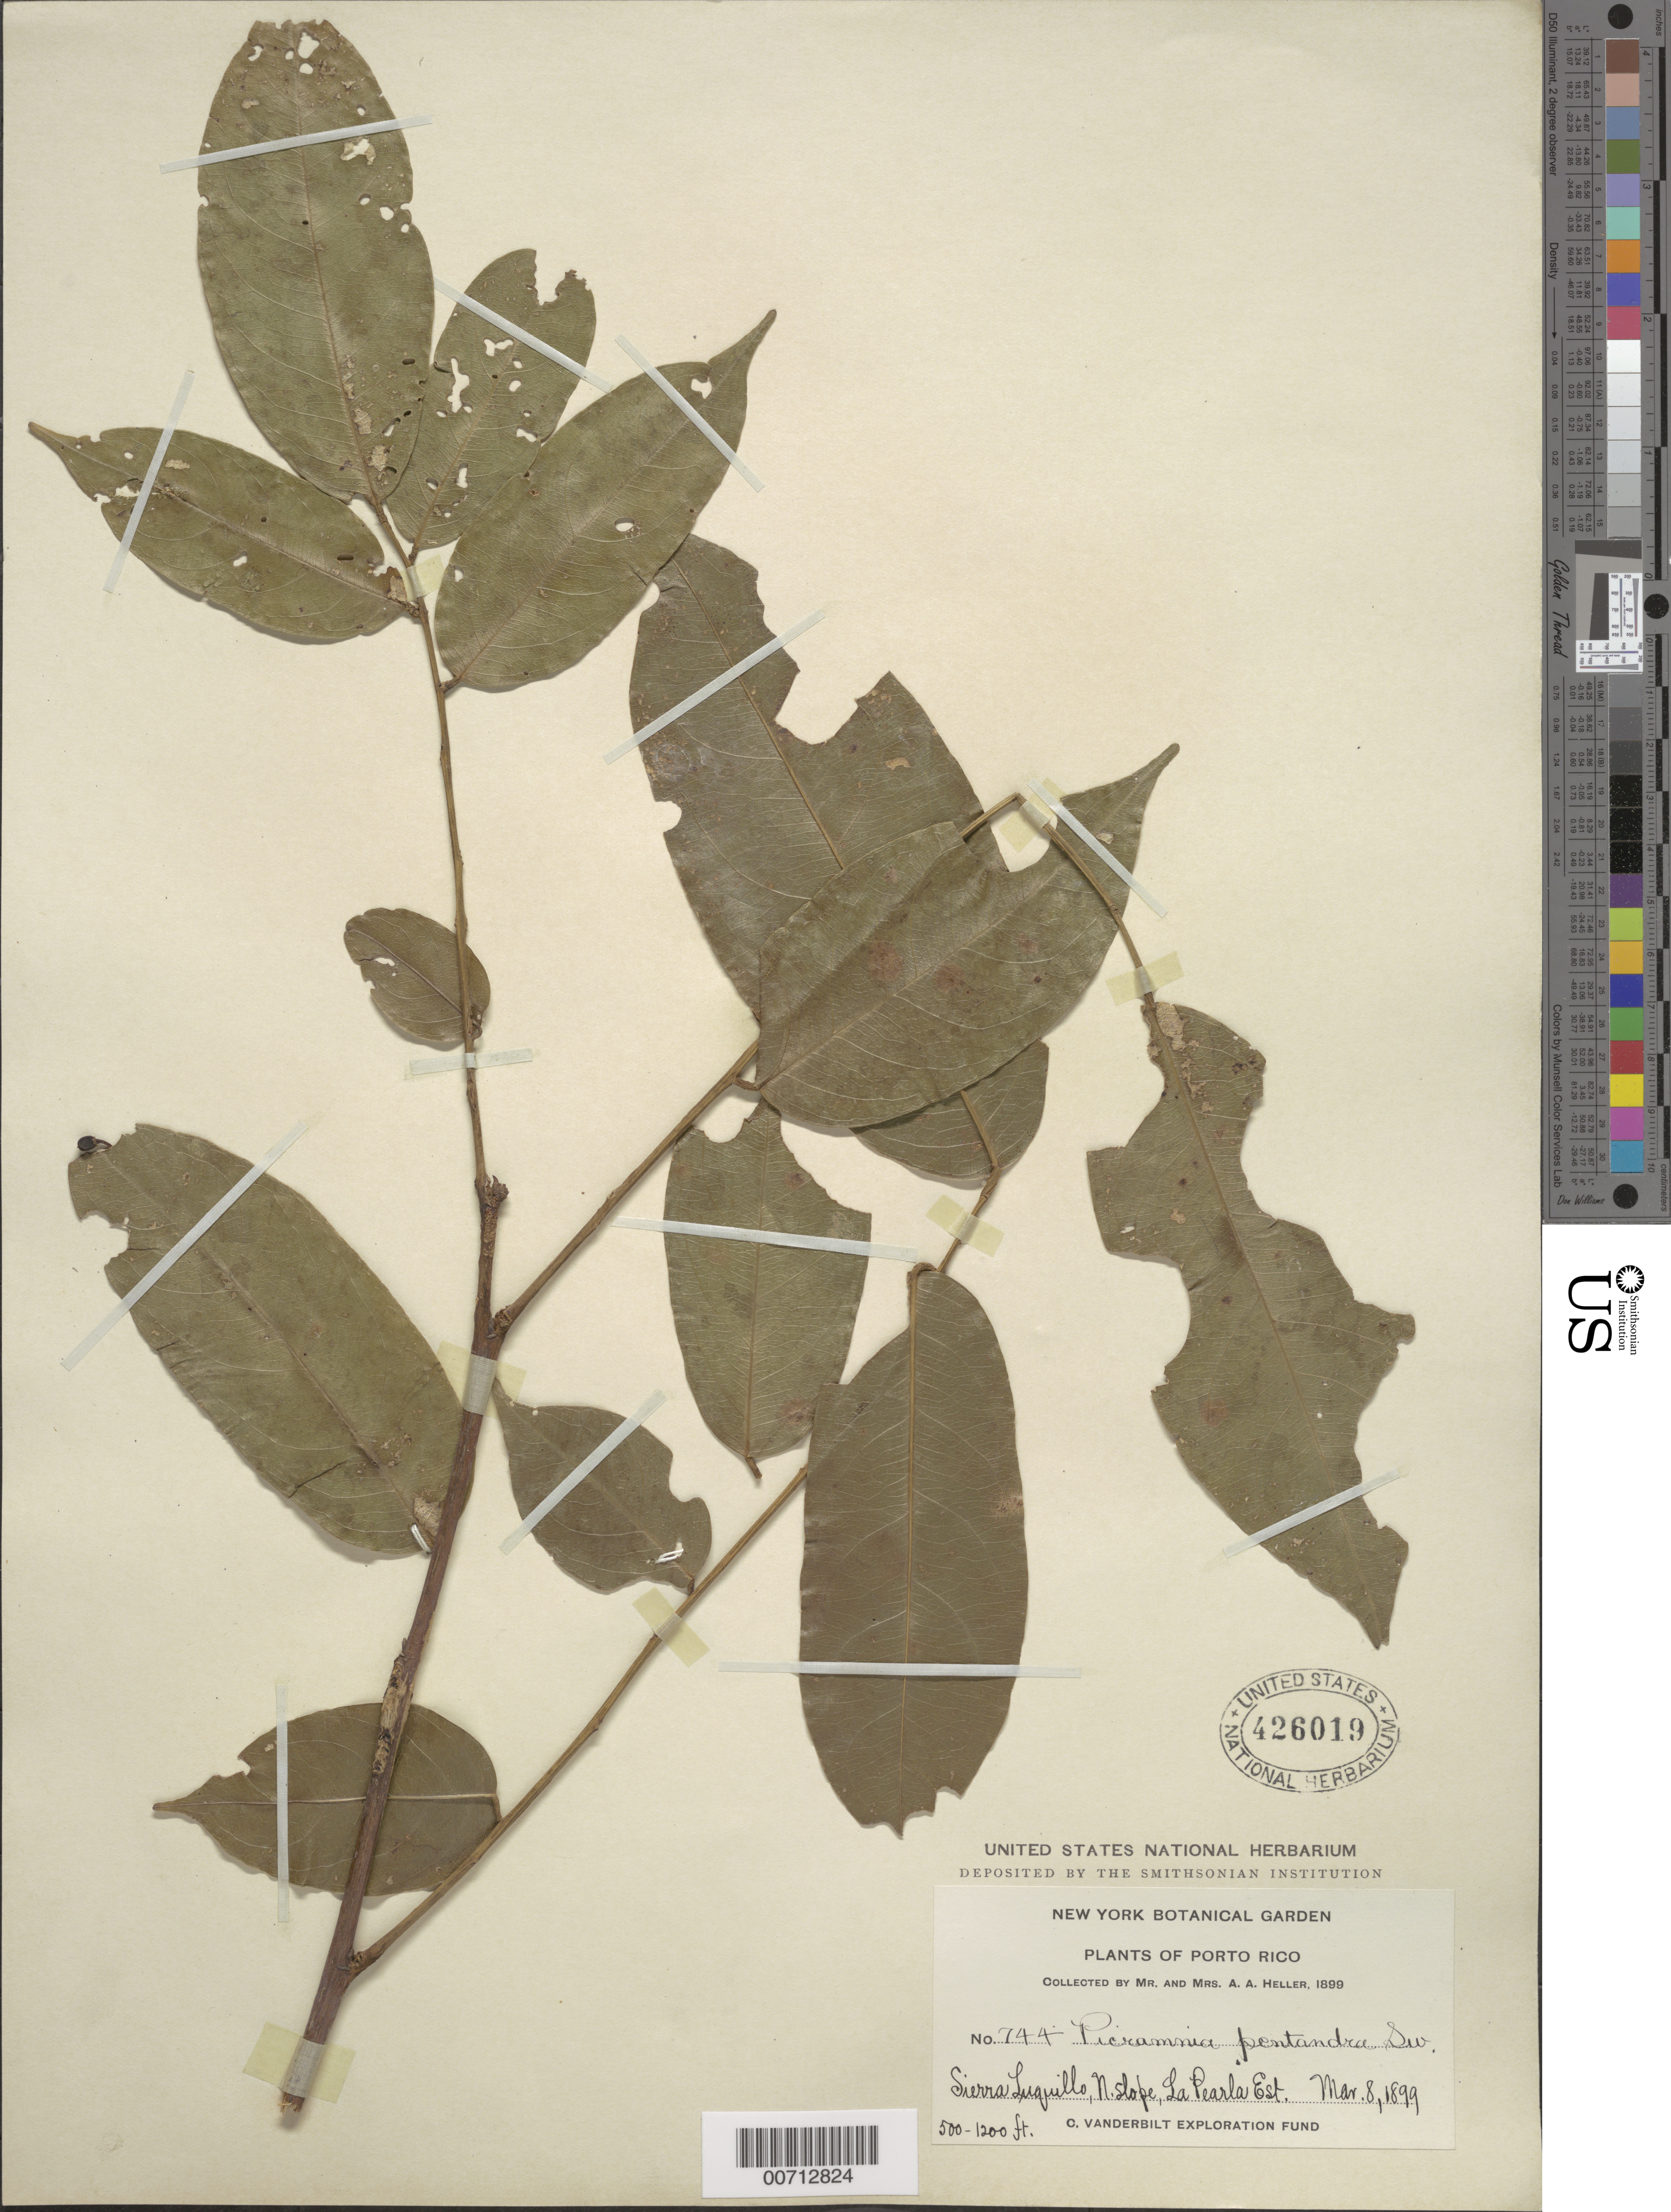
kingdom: Plantae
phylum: Tracheophyta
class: Magnoliopsida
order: Picramniales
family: Picramniaceae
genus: Picramnia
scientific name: Picramnia pentandra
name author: Sw.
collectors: A. A. Heller & -- Heller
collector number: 744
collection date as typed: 08 Mar 1899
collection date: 1899-03-08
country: Puerto Rico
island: Greater Antilles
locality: Sierra Luquillo, N slope, La Pearla Est.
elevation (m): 152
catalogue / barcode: US 426019